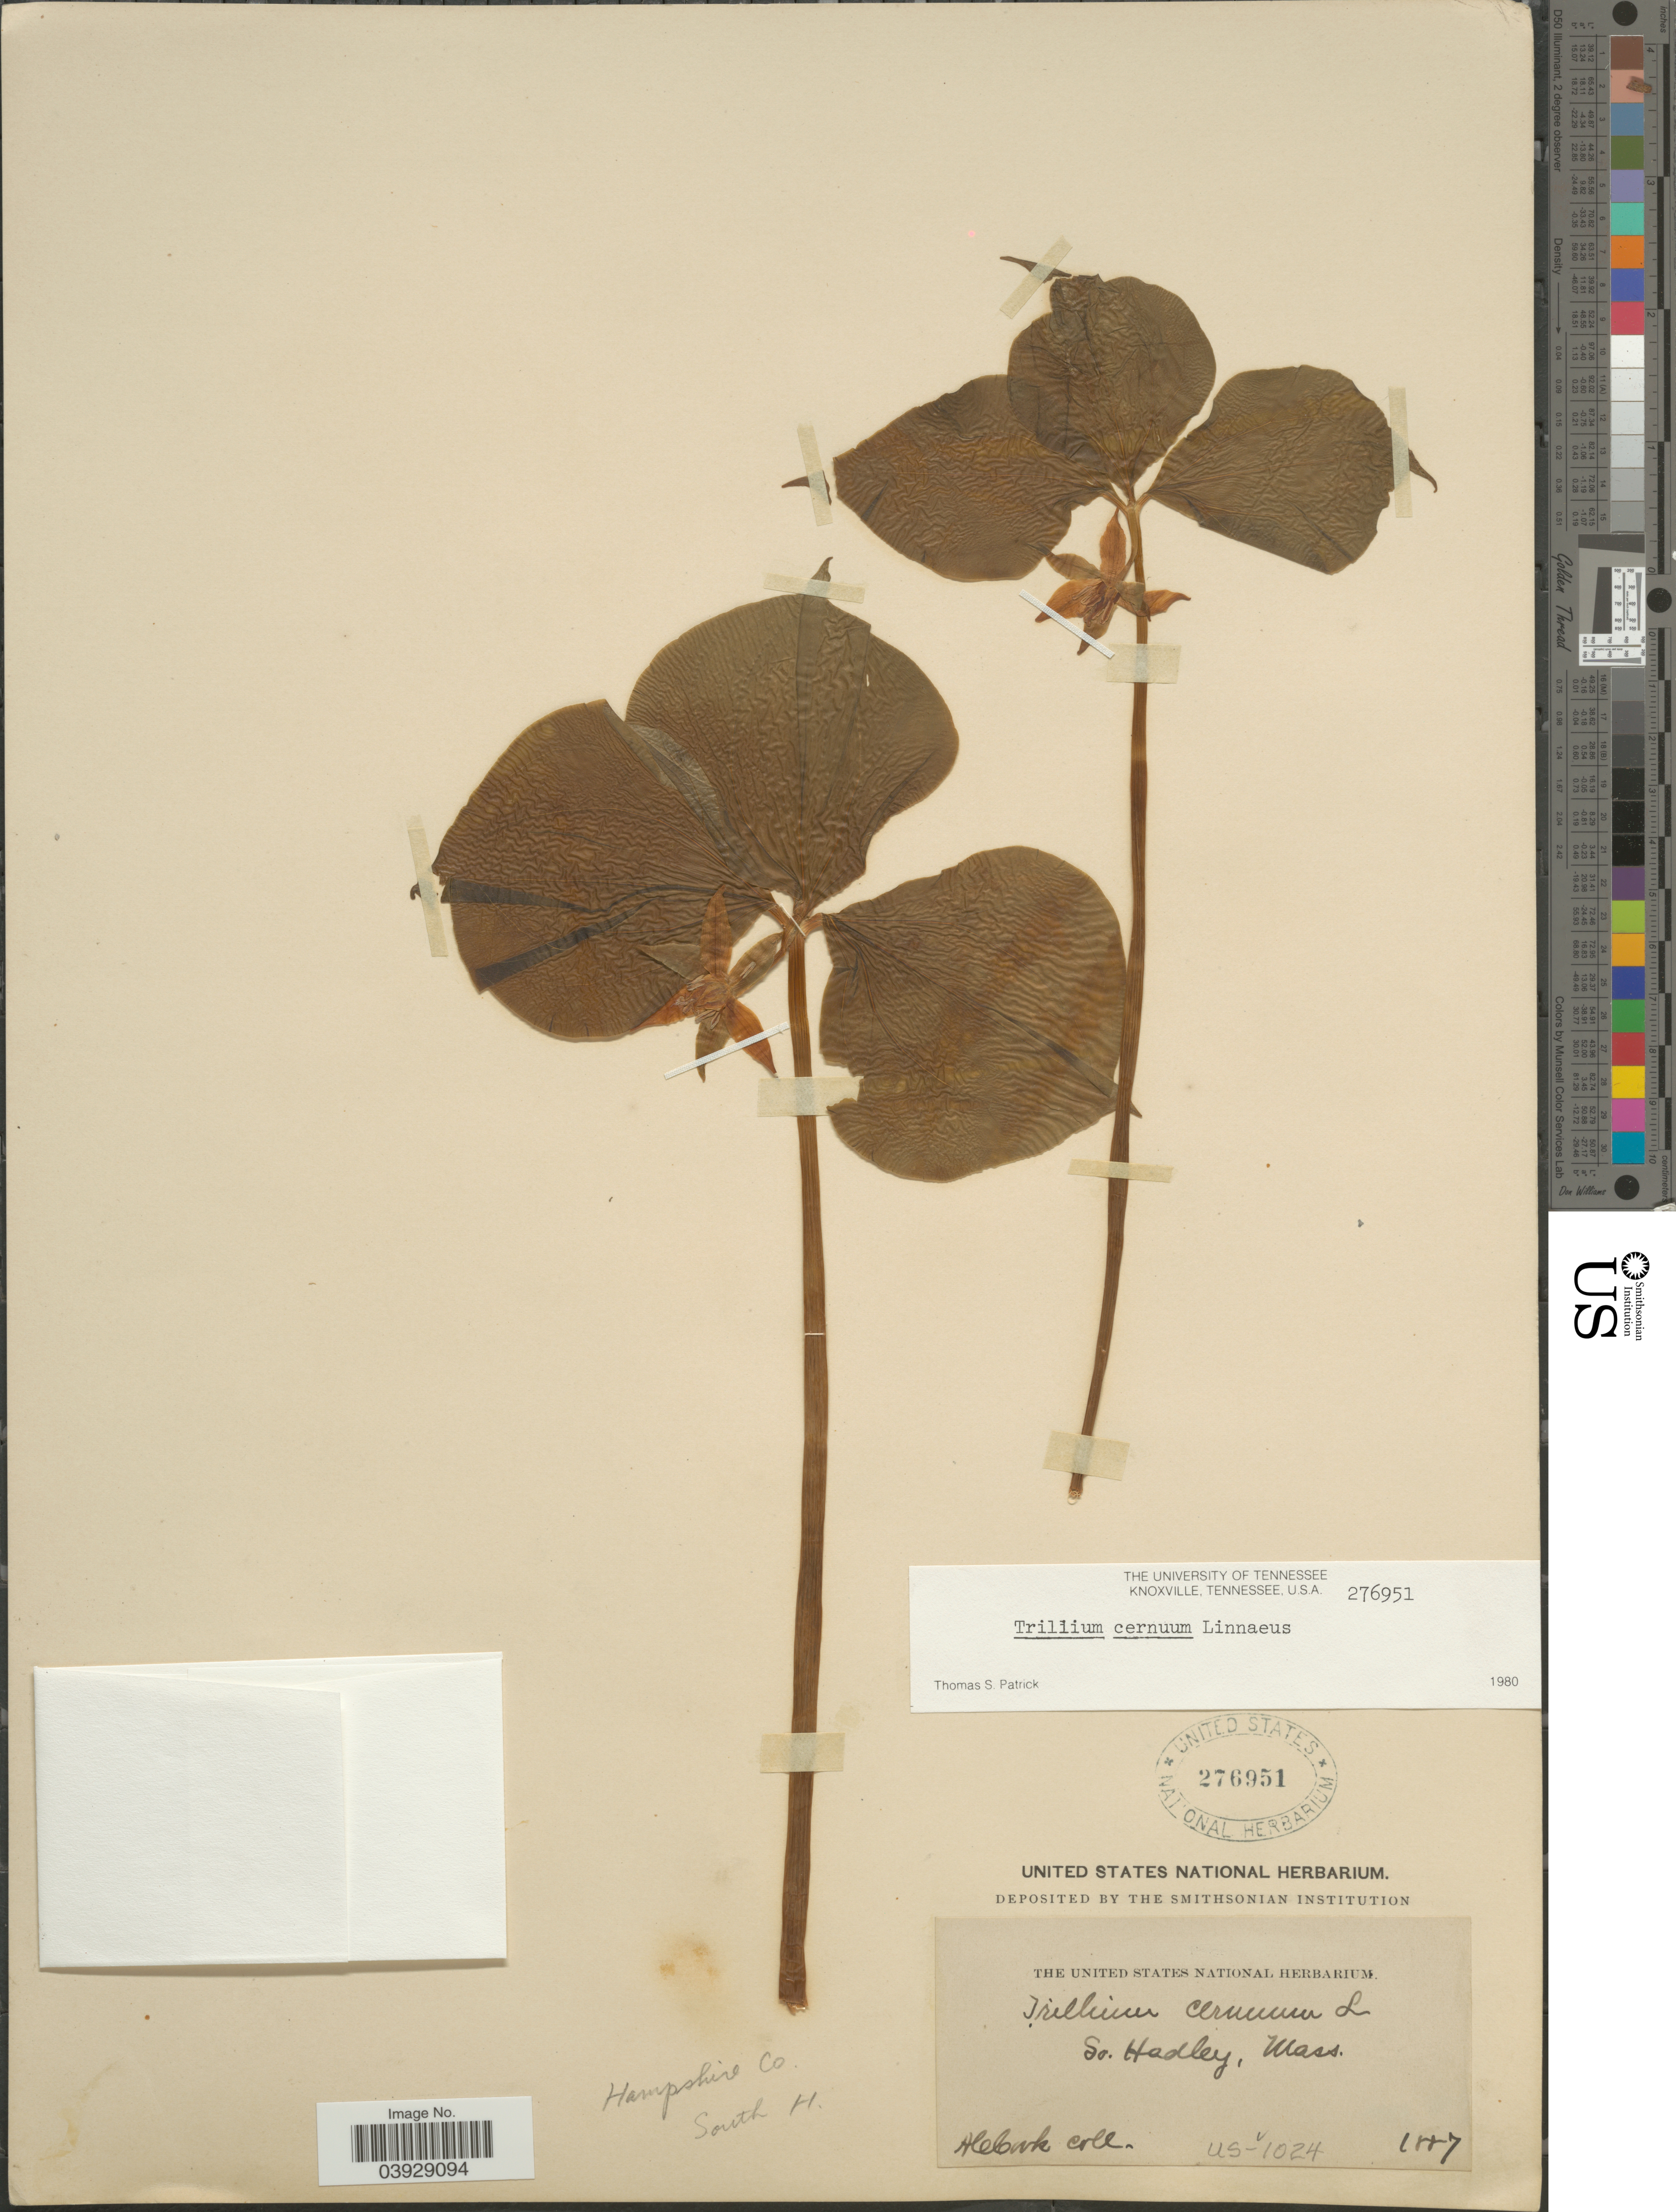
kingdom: Plantae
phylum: Tracheophyta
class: Liliopsida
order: Liliales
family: Melanthiaceae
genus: Trillium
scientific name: Trillium cernuum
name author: L.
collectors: A. Cook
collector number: US-1024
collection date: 1887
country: United States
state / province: Massachusetts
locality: So. Hadley. Hampshire Co. South H.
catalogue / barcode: US 276951